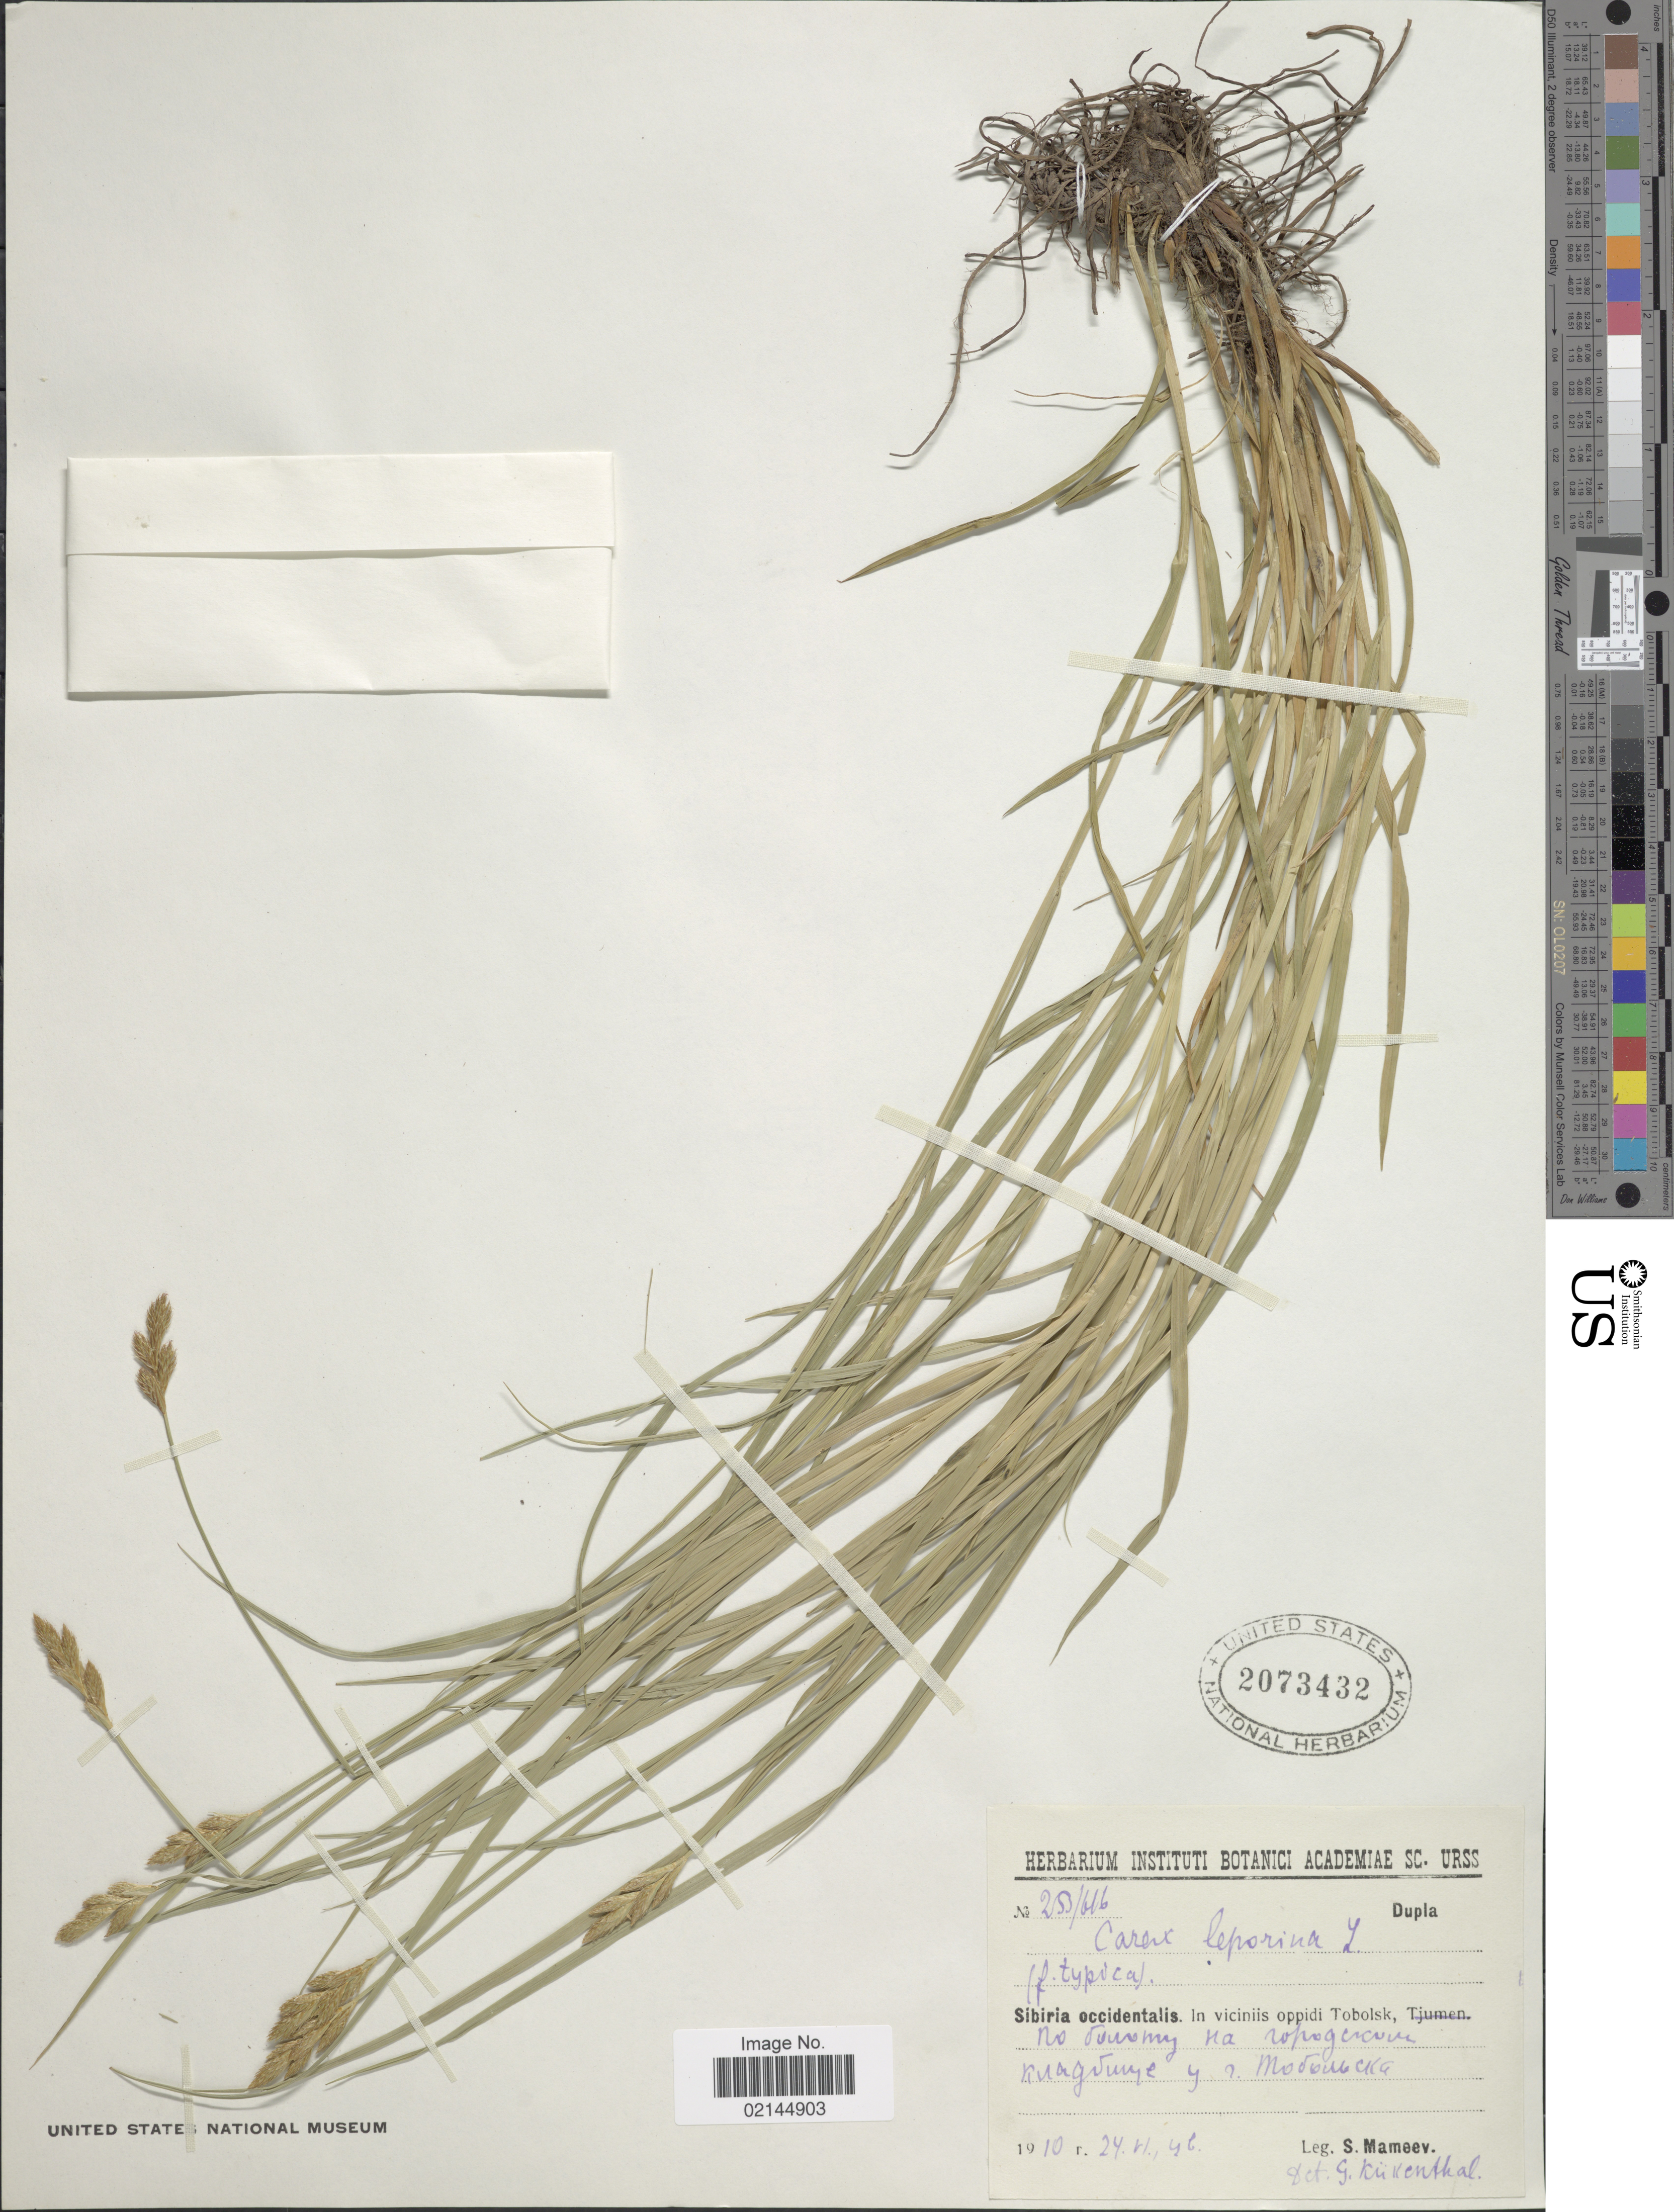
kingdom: Plantae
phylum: Tracheophyta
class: Liliopsida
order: Poales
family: Cyperaceae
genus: Carex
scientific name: Carex leporina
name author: L.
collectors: S. Mameev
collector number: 253/616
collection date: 1910-06-24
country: Russian Federation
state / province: Tyumen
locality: Sibiria occidentalis. In viciniis oppidi Tobolsk, Cemetery near Tobolsk.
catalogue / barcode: US 2073432